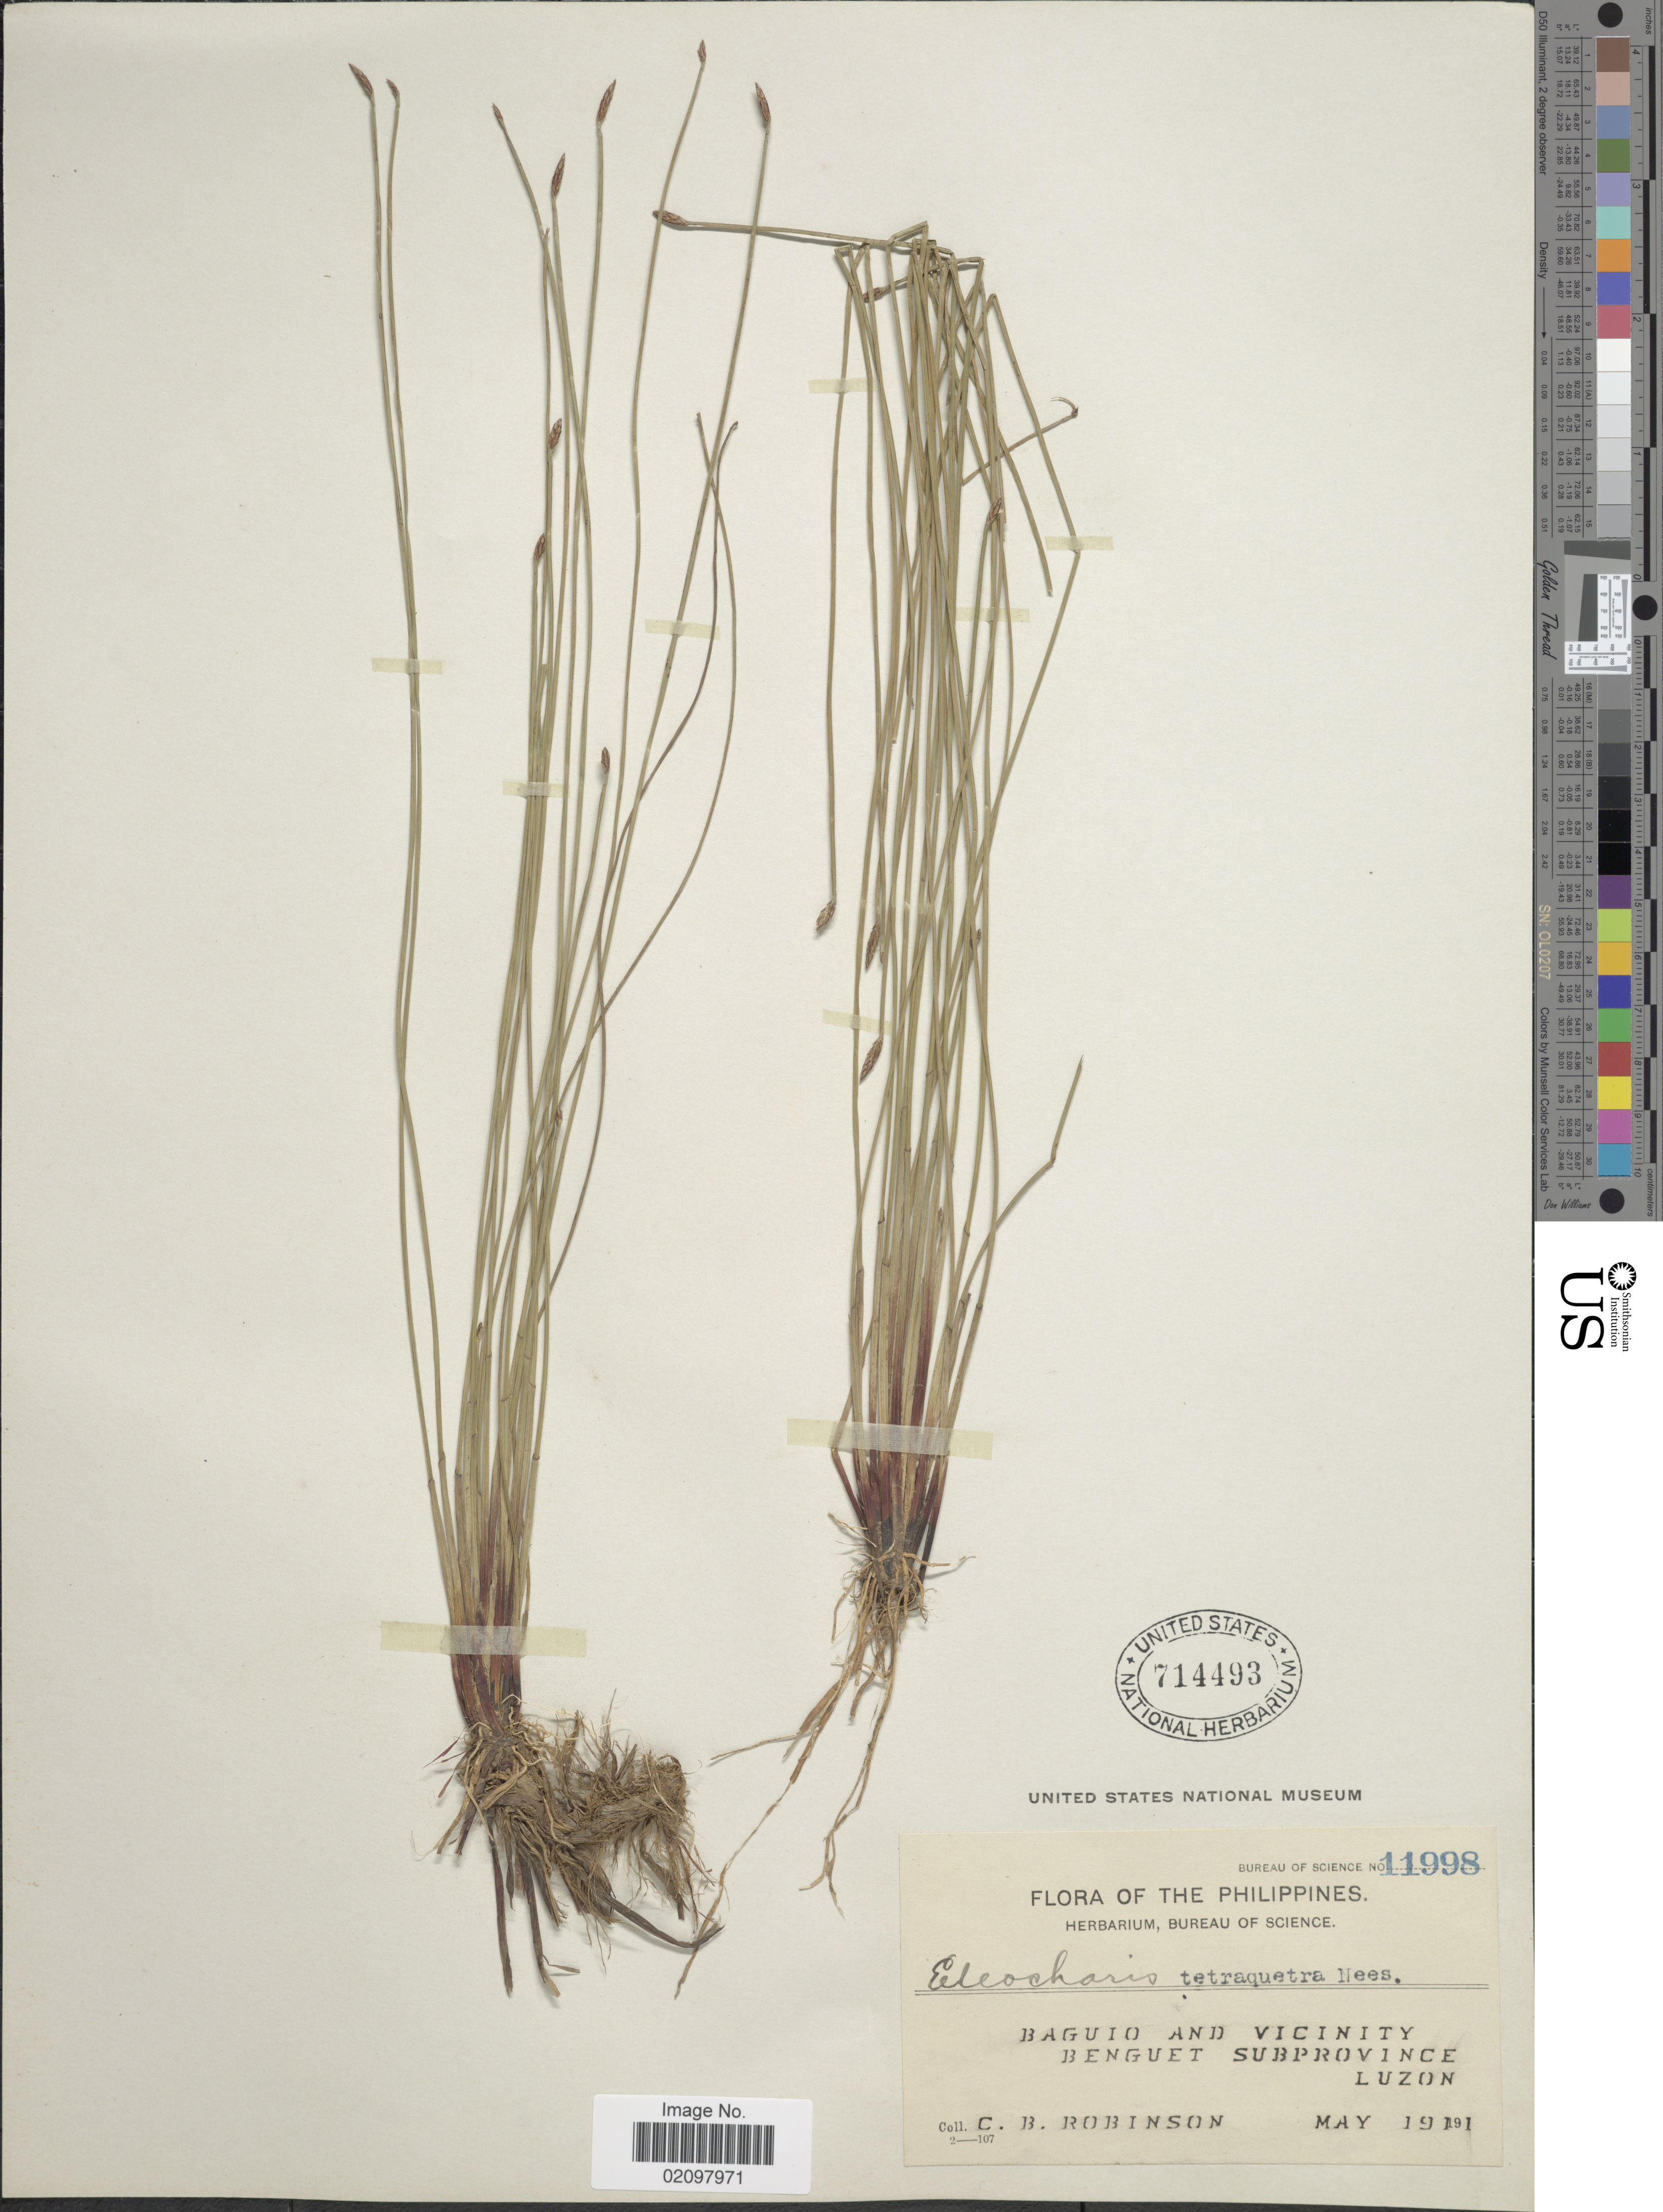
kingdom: Plantae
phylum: Tracheophyta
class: Liliopsida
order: Poales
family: Cyperaceae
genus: Eleocharis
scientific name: Eleocharis tetraquetra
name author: Nees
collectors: C. Robinson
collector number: Bureau of Science 11998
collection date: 1911-05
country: Philippines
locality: Baguio and Vicinity, Benguet Subprovince, Luzon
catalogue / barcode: US 714493